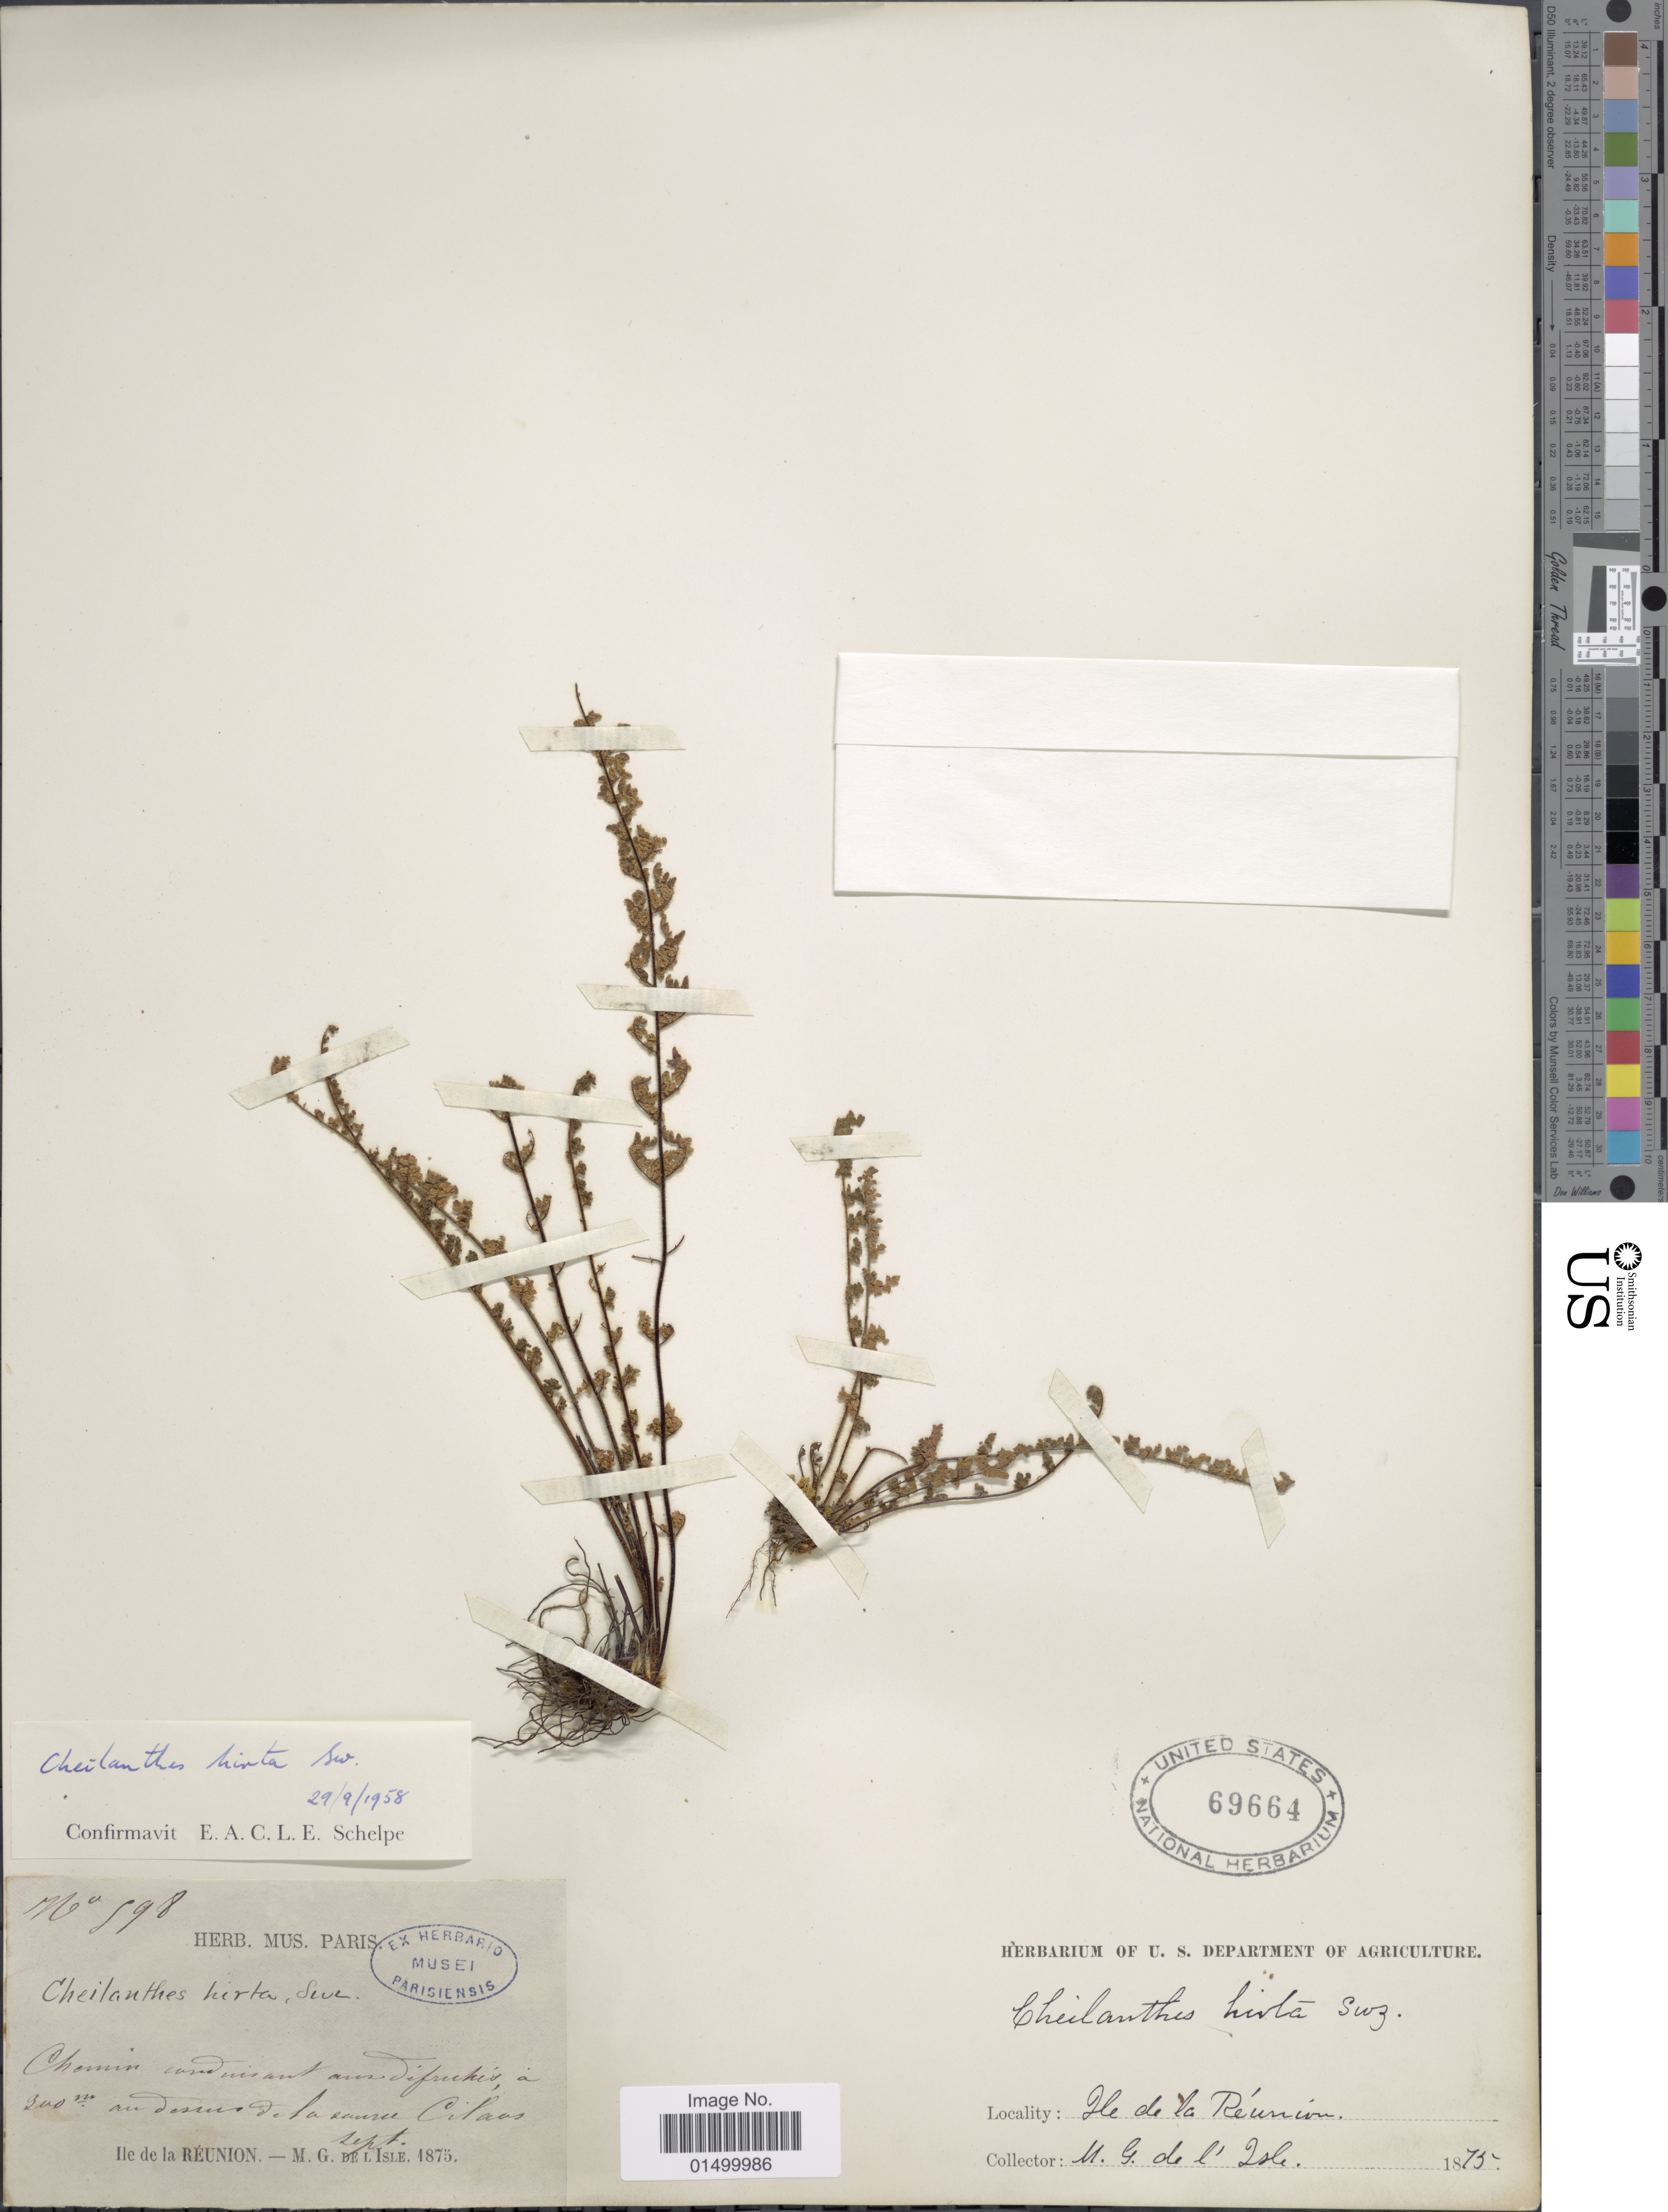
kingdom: Plantae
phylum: Tracheophyta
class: Polypodiopsida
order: Polypodiales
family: Pteridaceae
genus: Cheilanthes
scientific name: Cheilanthes hirta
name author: Sw.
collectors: M. de L'Isle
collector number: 598*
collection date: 1875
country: Reunion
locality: Chemin von Durant andifruckis a nu dossus De La eaure Cilaces [interpreted]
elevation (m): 300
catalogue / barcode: US 69664